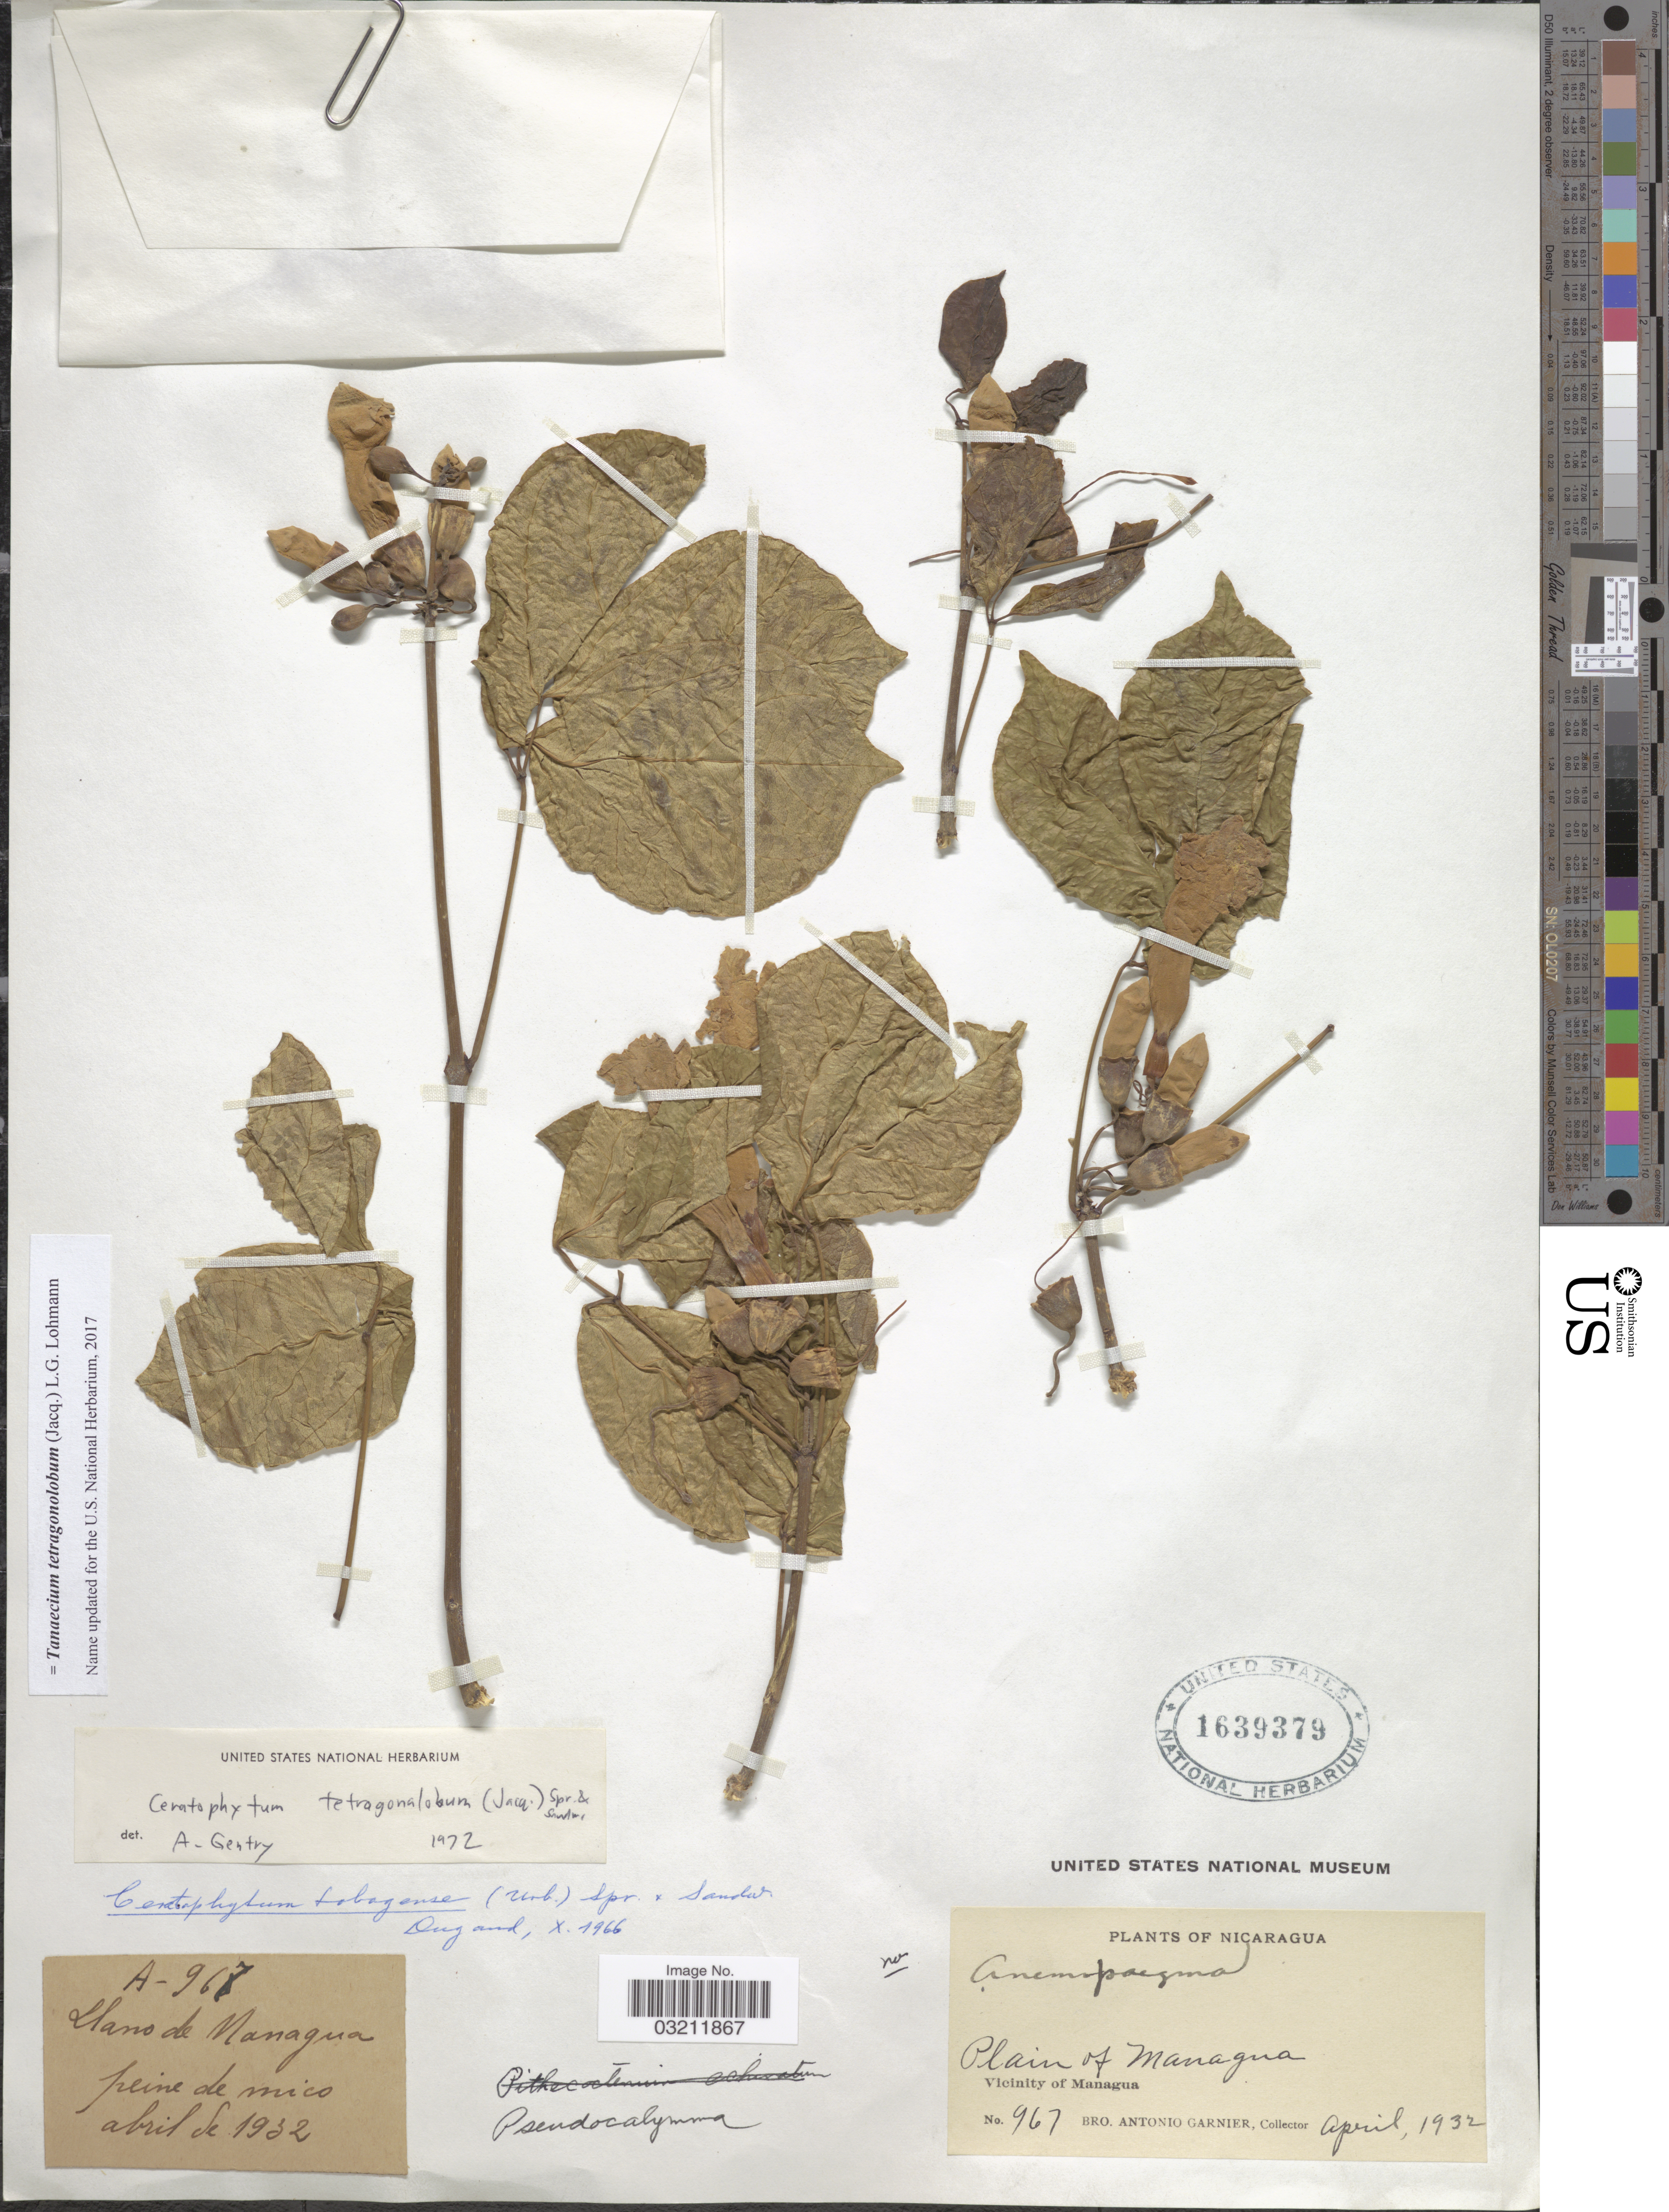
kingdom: Plantae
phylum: Tracheophyta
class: Magnoliopsida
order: Lamiales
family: Bignoniaceae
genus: Tanaecium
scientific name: Tanaecium tetragonolobum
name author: (Jacq.) L.G. Lohmann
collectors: Bro. A. Garnier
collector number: A-967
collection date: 1932-04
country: Nicaragua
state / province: Managua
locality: Plain of Managua, Vicinity of Managua.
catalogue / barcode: US 1639379